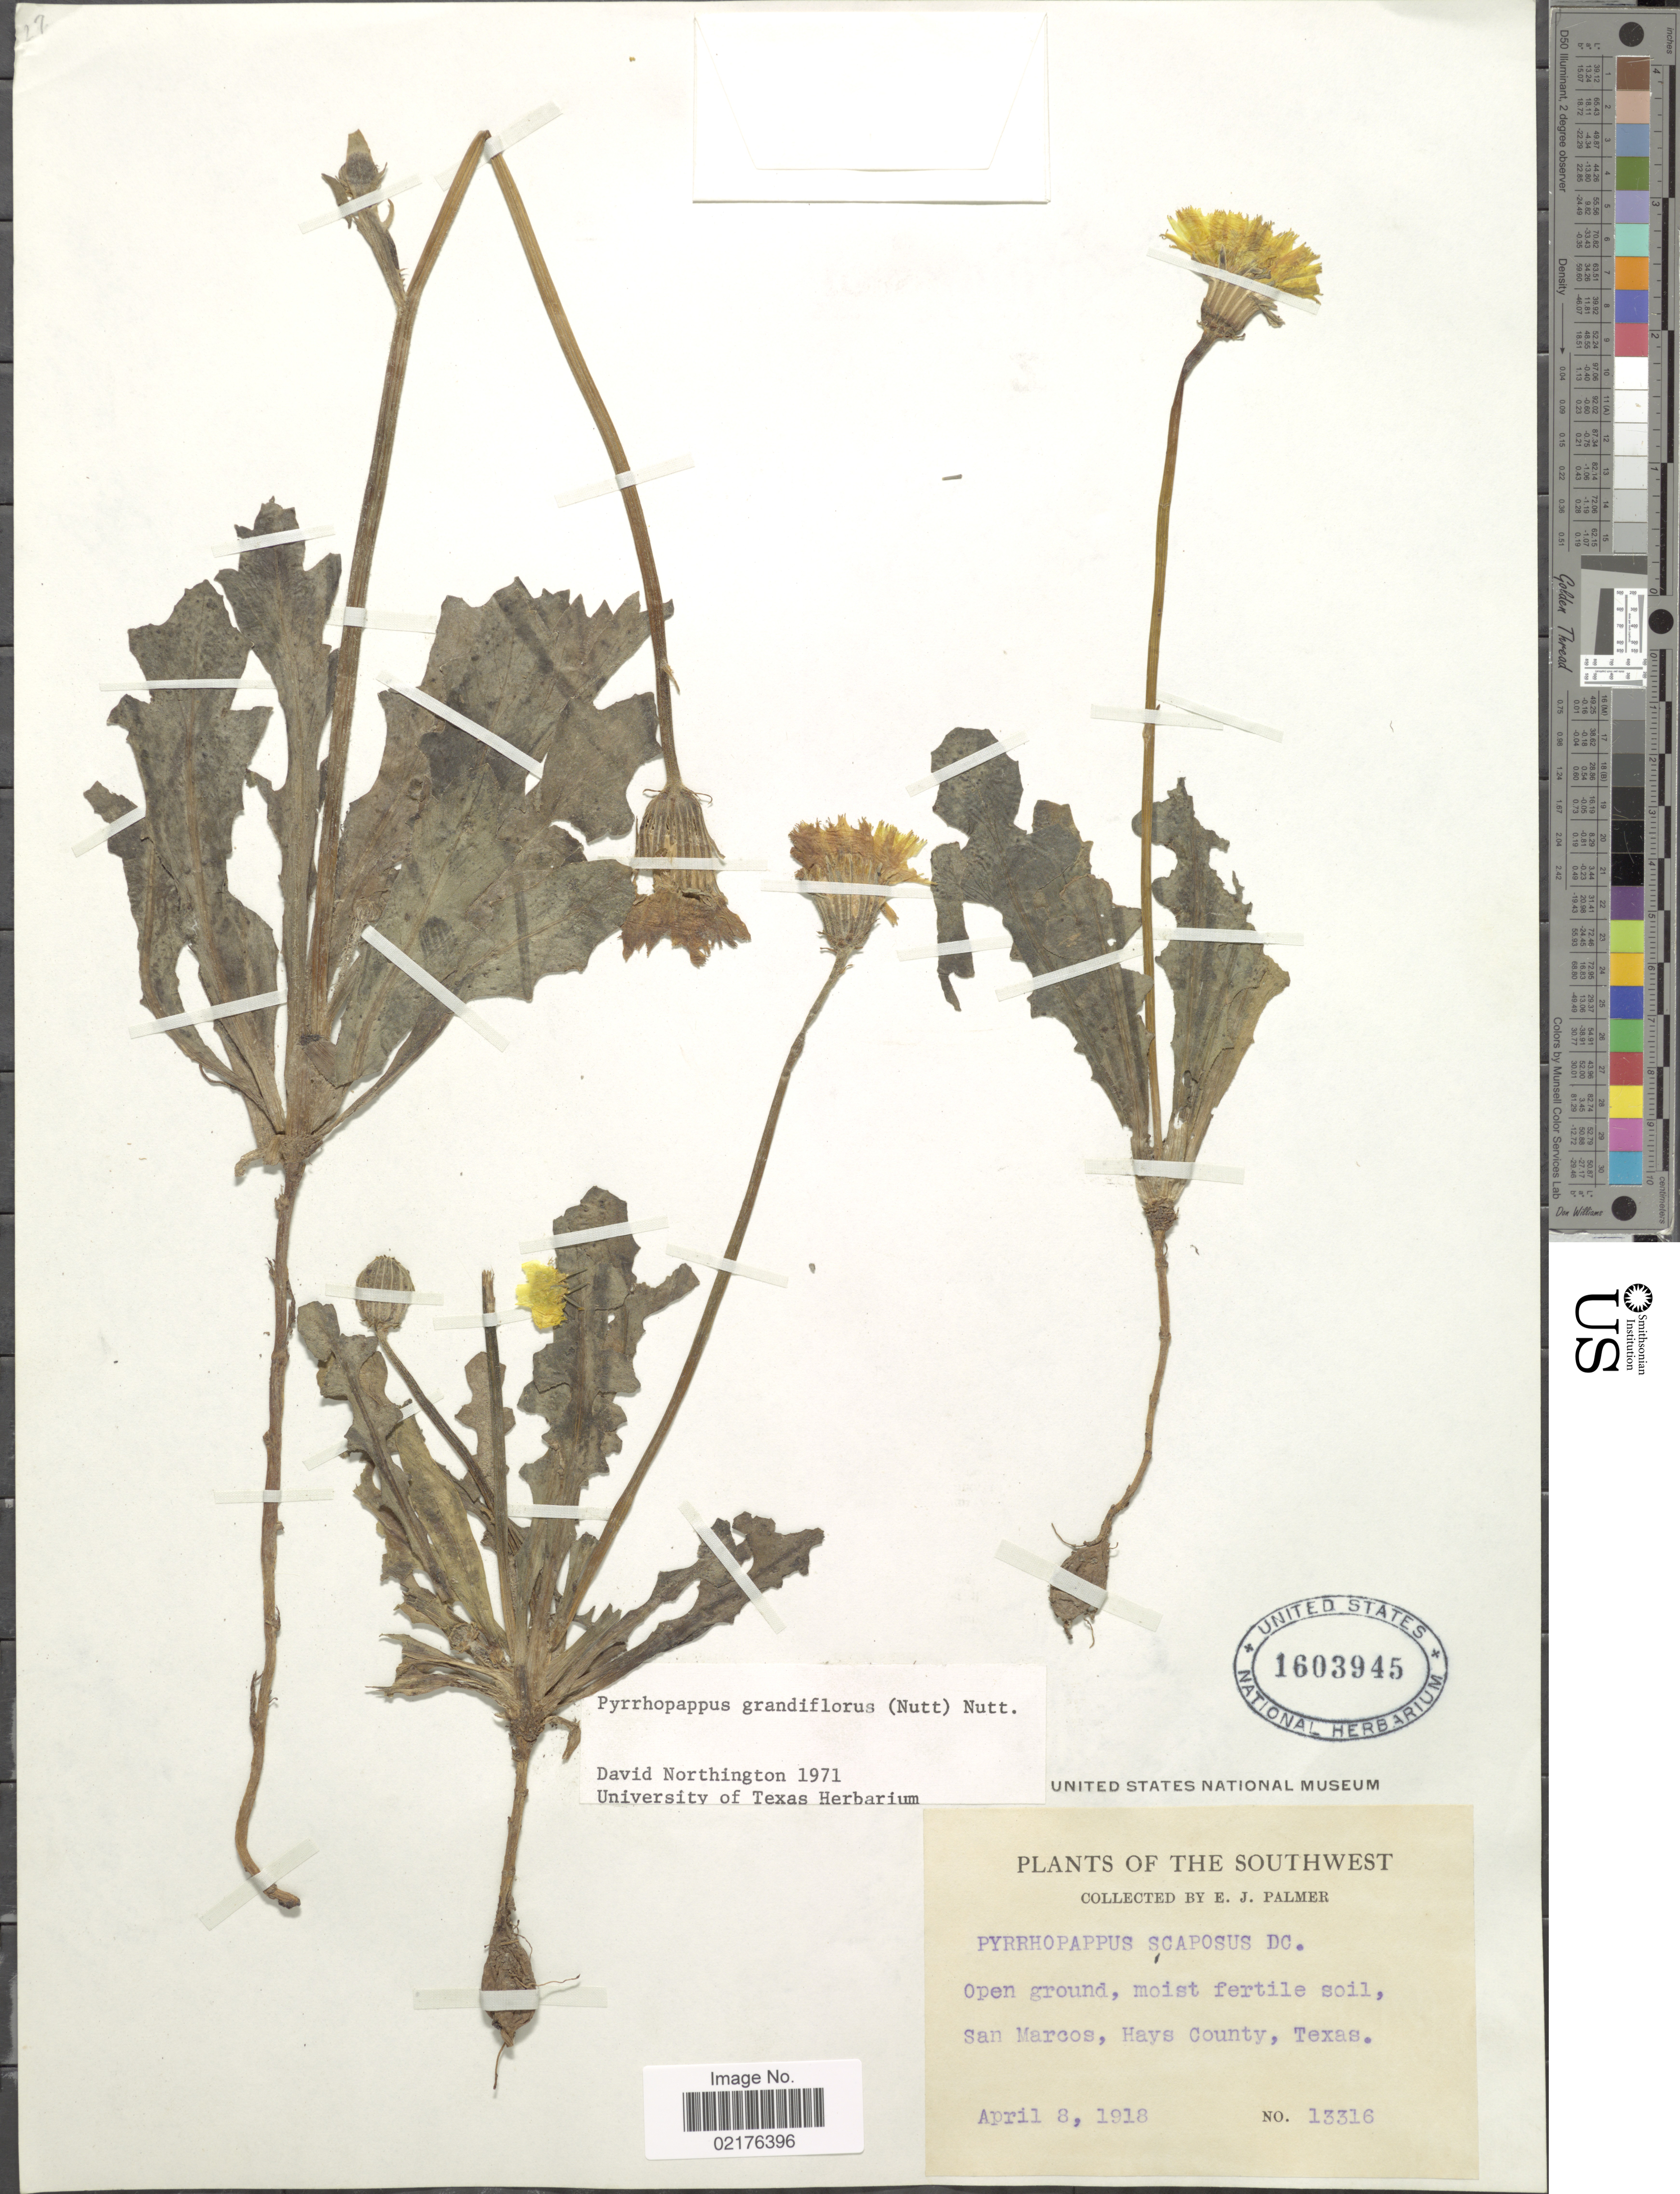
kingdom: Plantae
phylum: Tracheophyta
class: Magnoliopsida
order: Asterales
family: Asteraceae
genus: Pyrrhopappus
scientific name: Pyrrhopappus grandiflorus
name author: (Nutt.) Nutt.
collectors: E. J. Palmer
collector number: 13316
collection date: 1918-04-08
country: United States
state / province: Texas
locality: The Southwest, Open ground, moist fertile soil, San Marcos, Hays County, Texas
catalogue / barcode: US 1603945